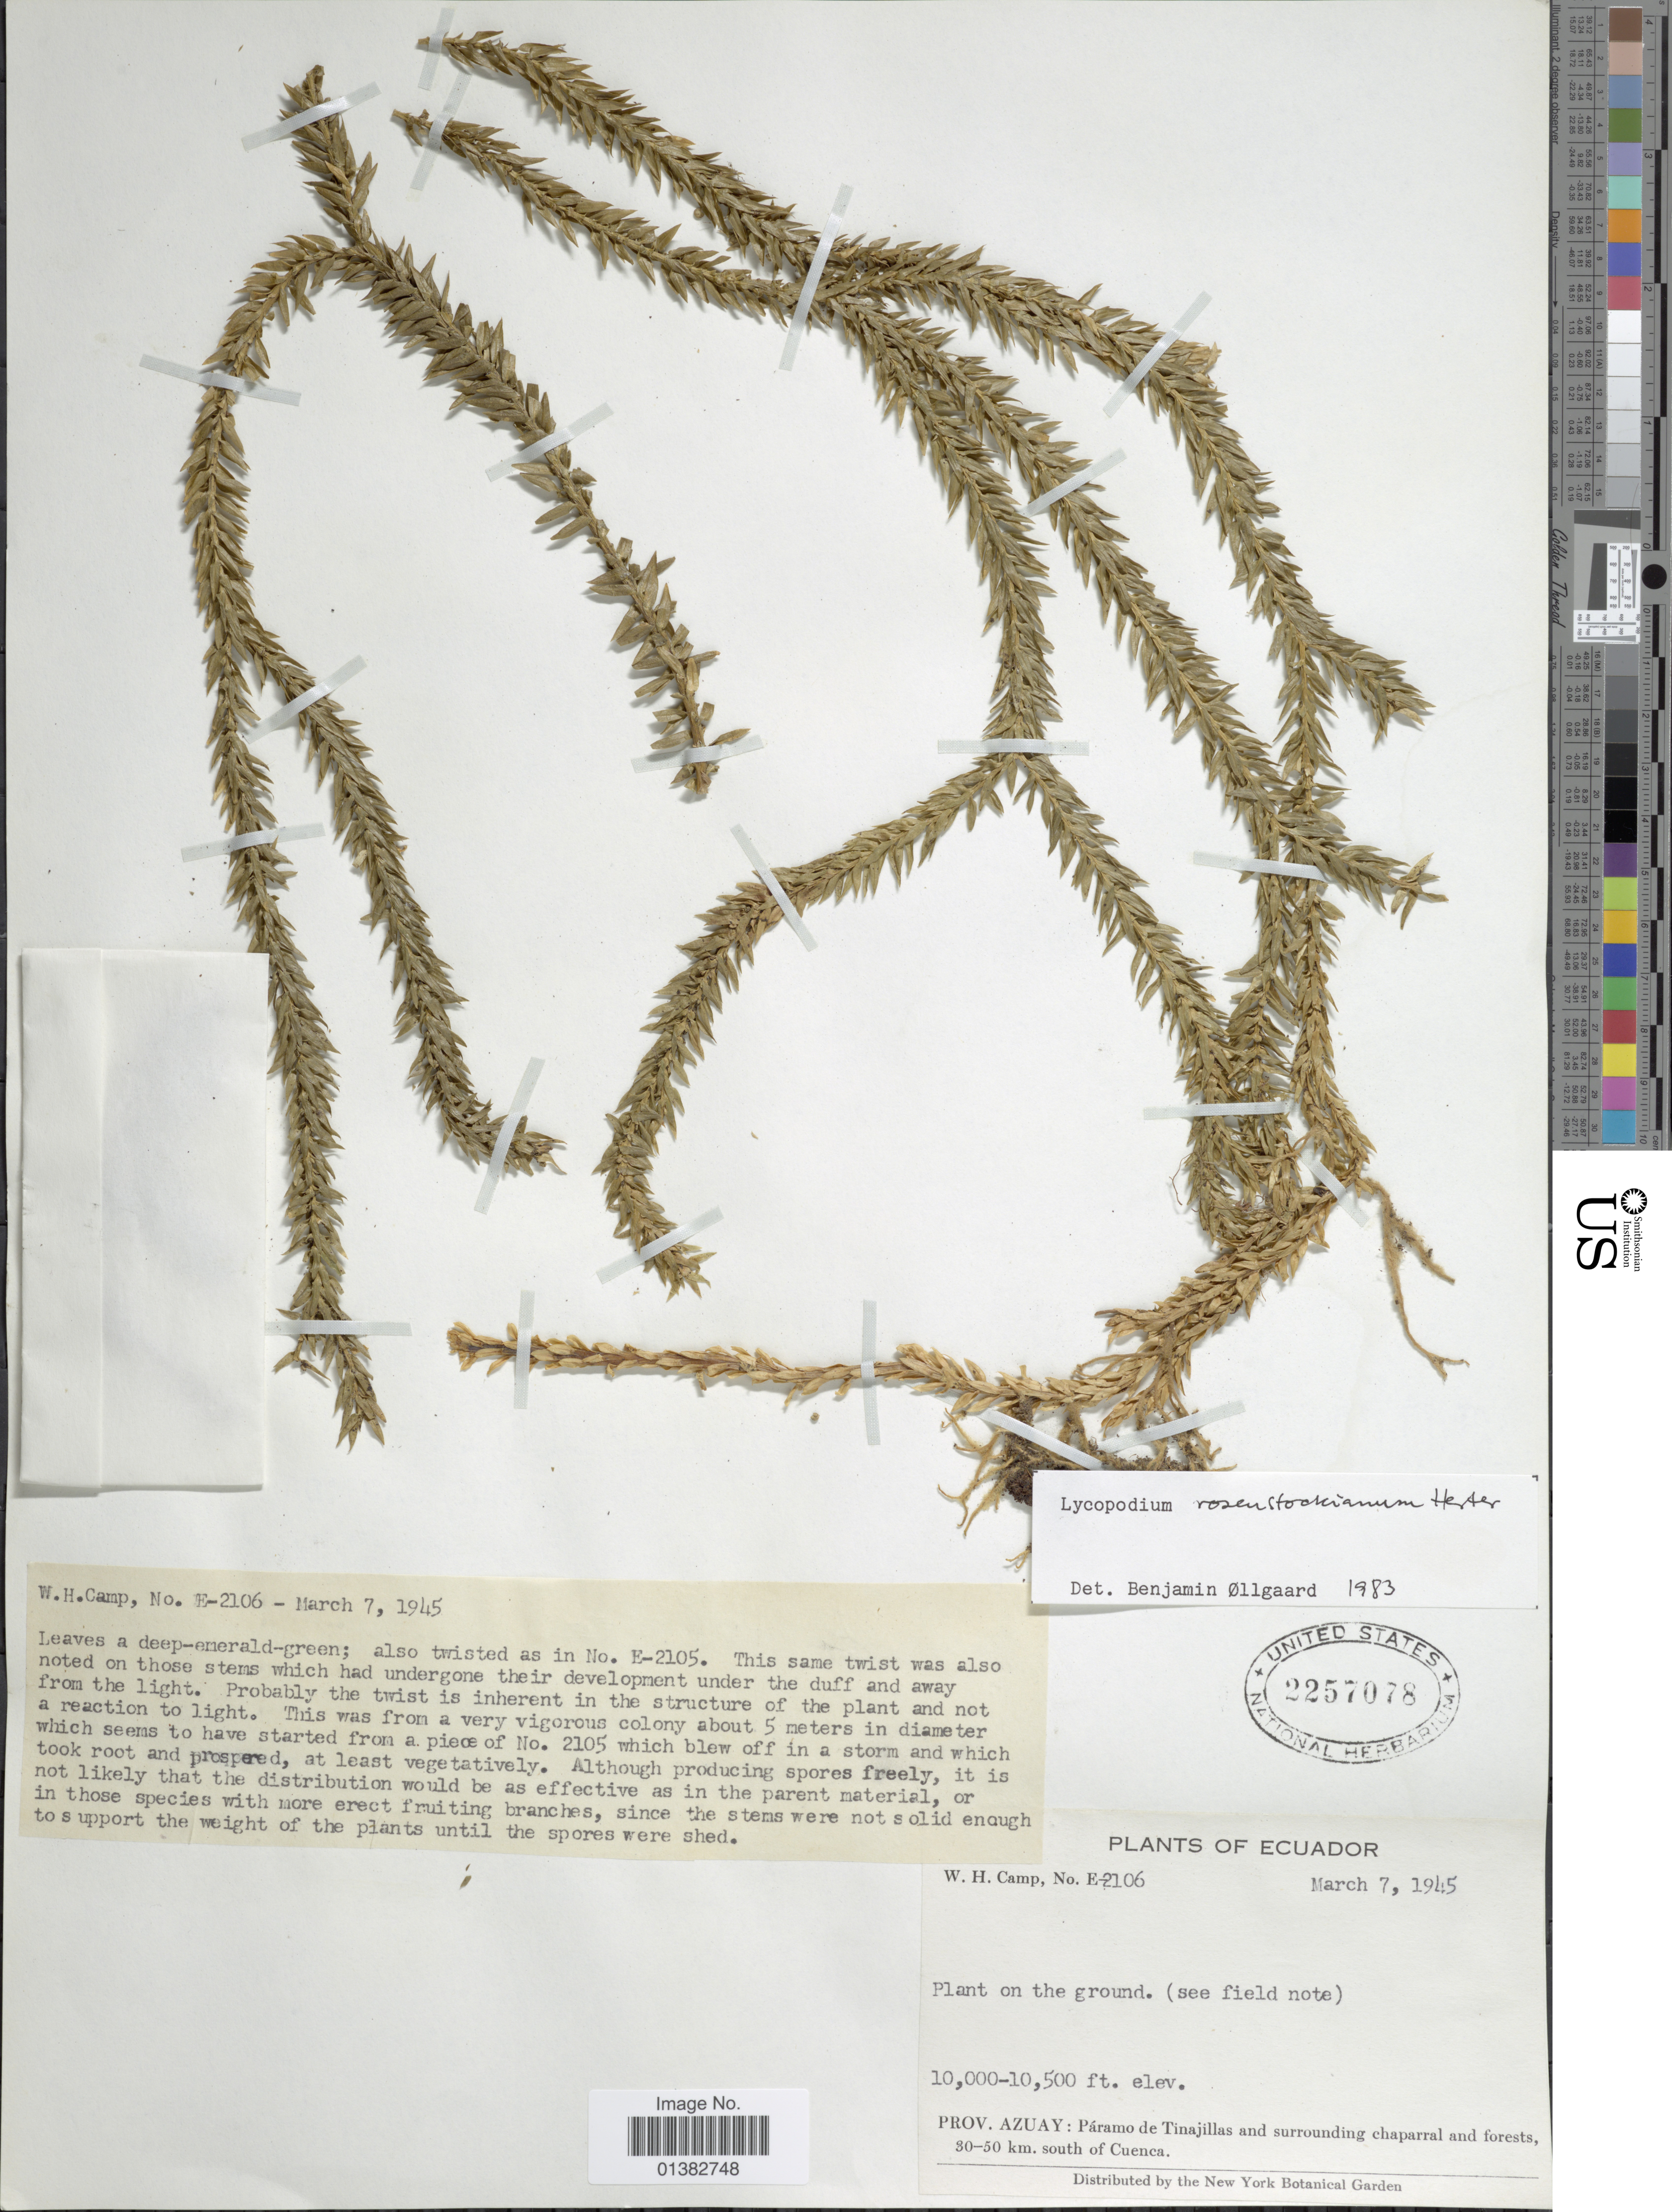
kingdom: Plantae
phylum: Tracheophyta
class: Lycopodiopsida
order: Lycopodiales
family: Lycopodiaceae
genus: Phlegmariurus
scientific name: Phlegmariurus rosenstockianus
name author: (Herter) B. Øllg.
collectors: W. H. Camp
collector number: E-2106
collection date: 1945-03-07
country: Ecuador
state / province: Azuay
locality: Páramo de Tinajillas and surrounding chaparral and forests, 30-50 km. south of Cuenca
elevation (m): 3048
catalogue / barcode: US 2257078